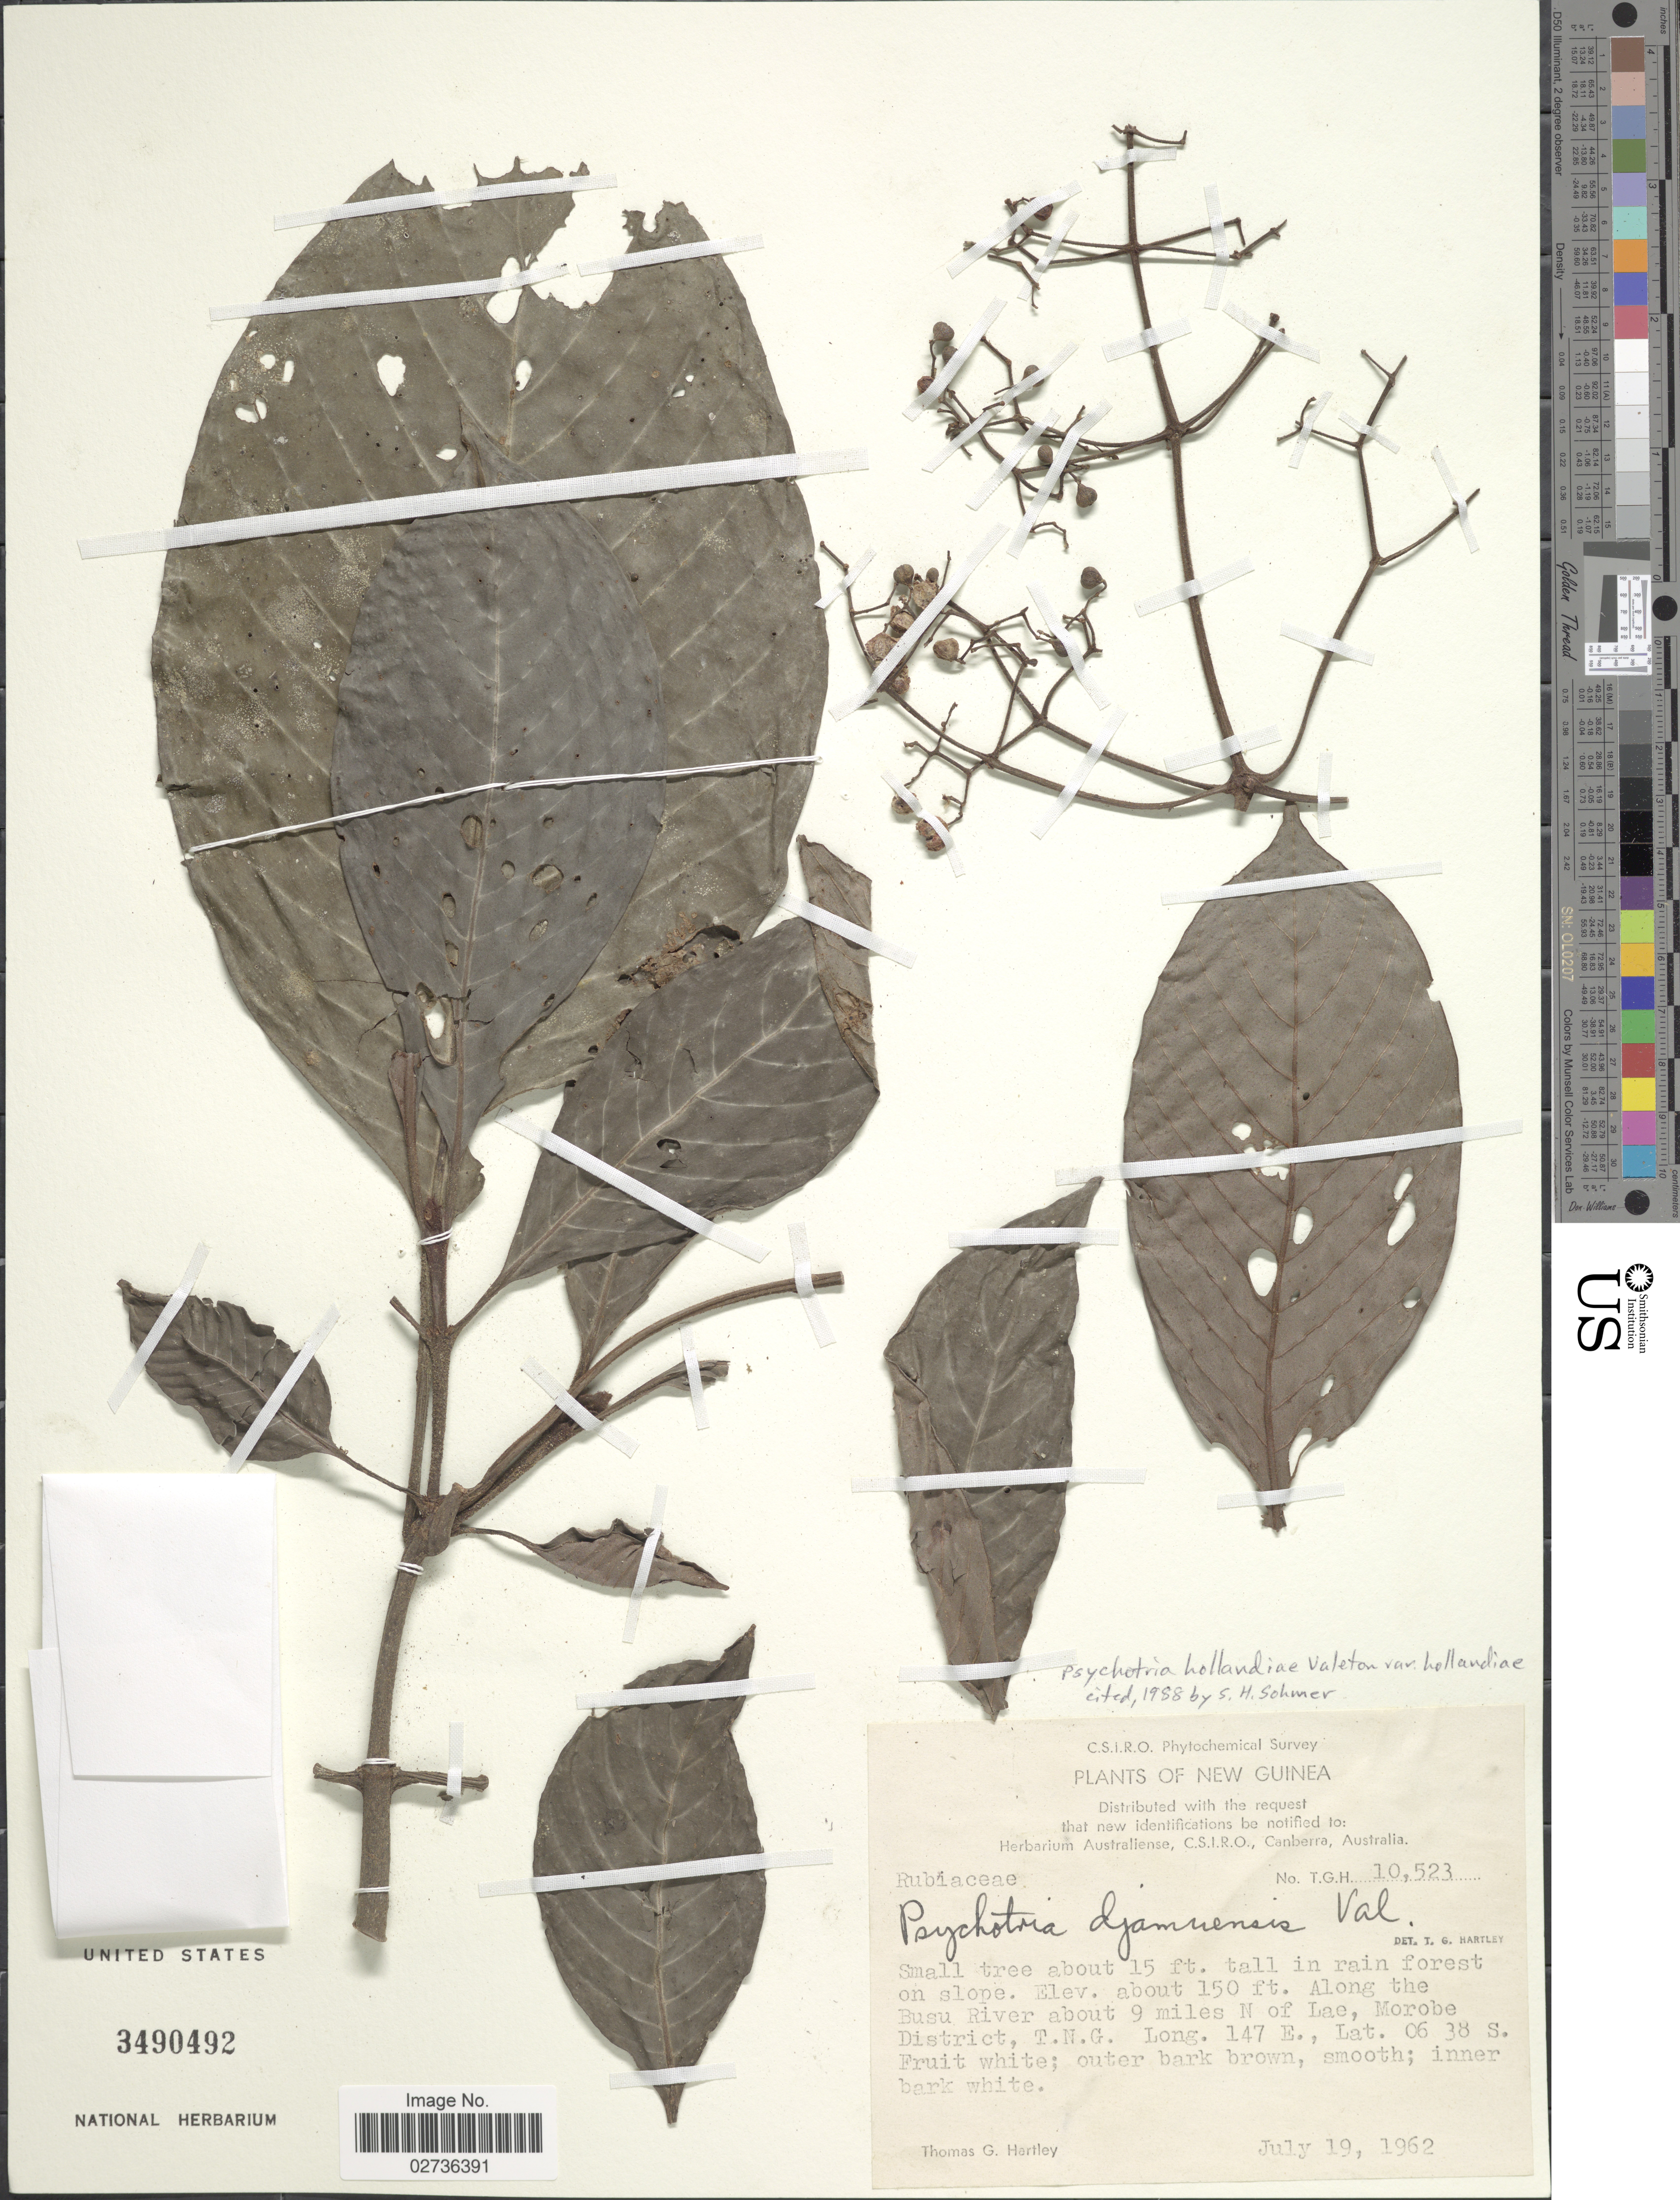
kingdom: Plantae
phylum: Tracheophyta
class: Magnoliopsida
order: Gentianales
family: Rubiaceae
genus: Psychotria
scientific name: Psychotria hollandiae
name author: Valeton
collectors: T. G. Hartley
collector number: T.G.H. 10523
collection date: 1962-07-19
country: Papua New Guinea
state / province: Morobe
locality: New Guinea, Along the Busu River about 9 miles N of Lae, Morobe District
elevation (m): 46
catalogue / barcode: US 3490492